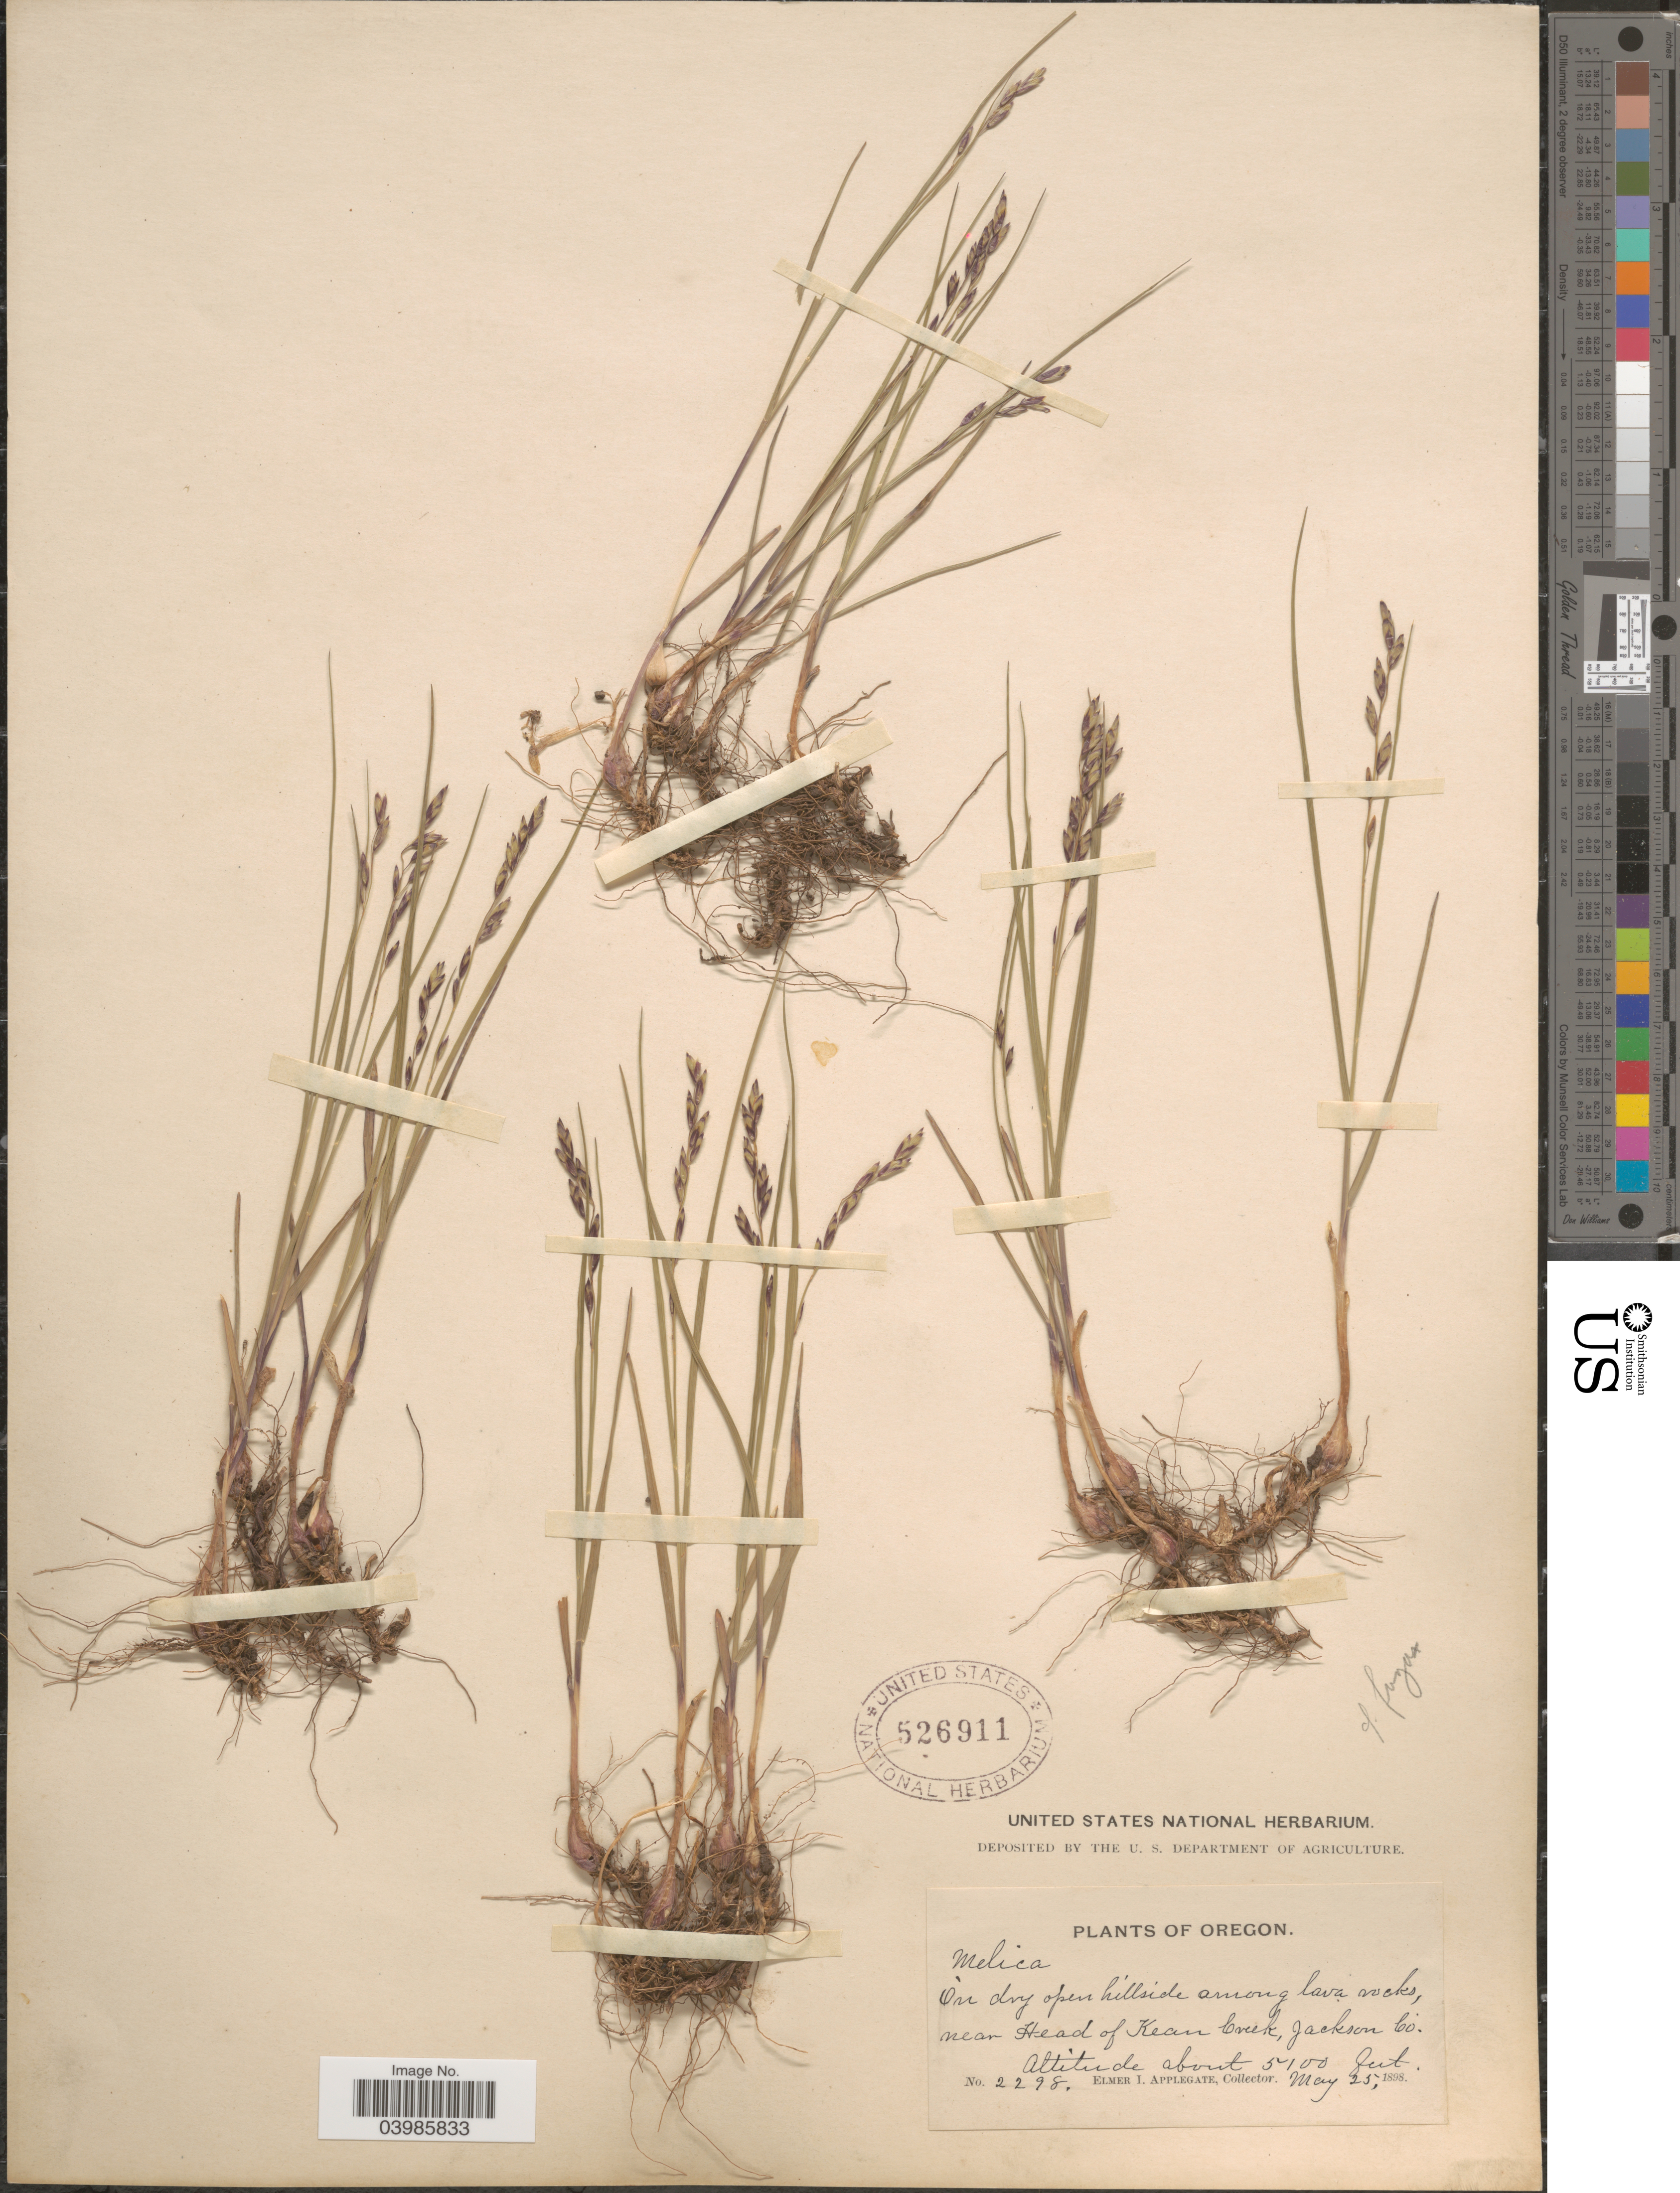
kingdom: Plantae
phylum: Tracheophyta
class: Liliopsida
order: Poales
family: Poaceae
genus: Melica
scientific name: Melica fugax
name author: Bol.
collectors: E. I. Applegate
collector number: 2298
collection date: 1898-05-25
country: United States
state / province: Oregon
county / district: Jackson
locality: On dry open hillside among lava rocks, near Head of Kean Creek, Jackson Co.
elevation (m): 1554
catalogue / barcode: US 526911